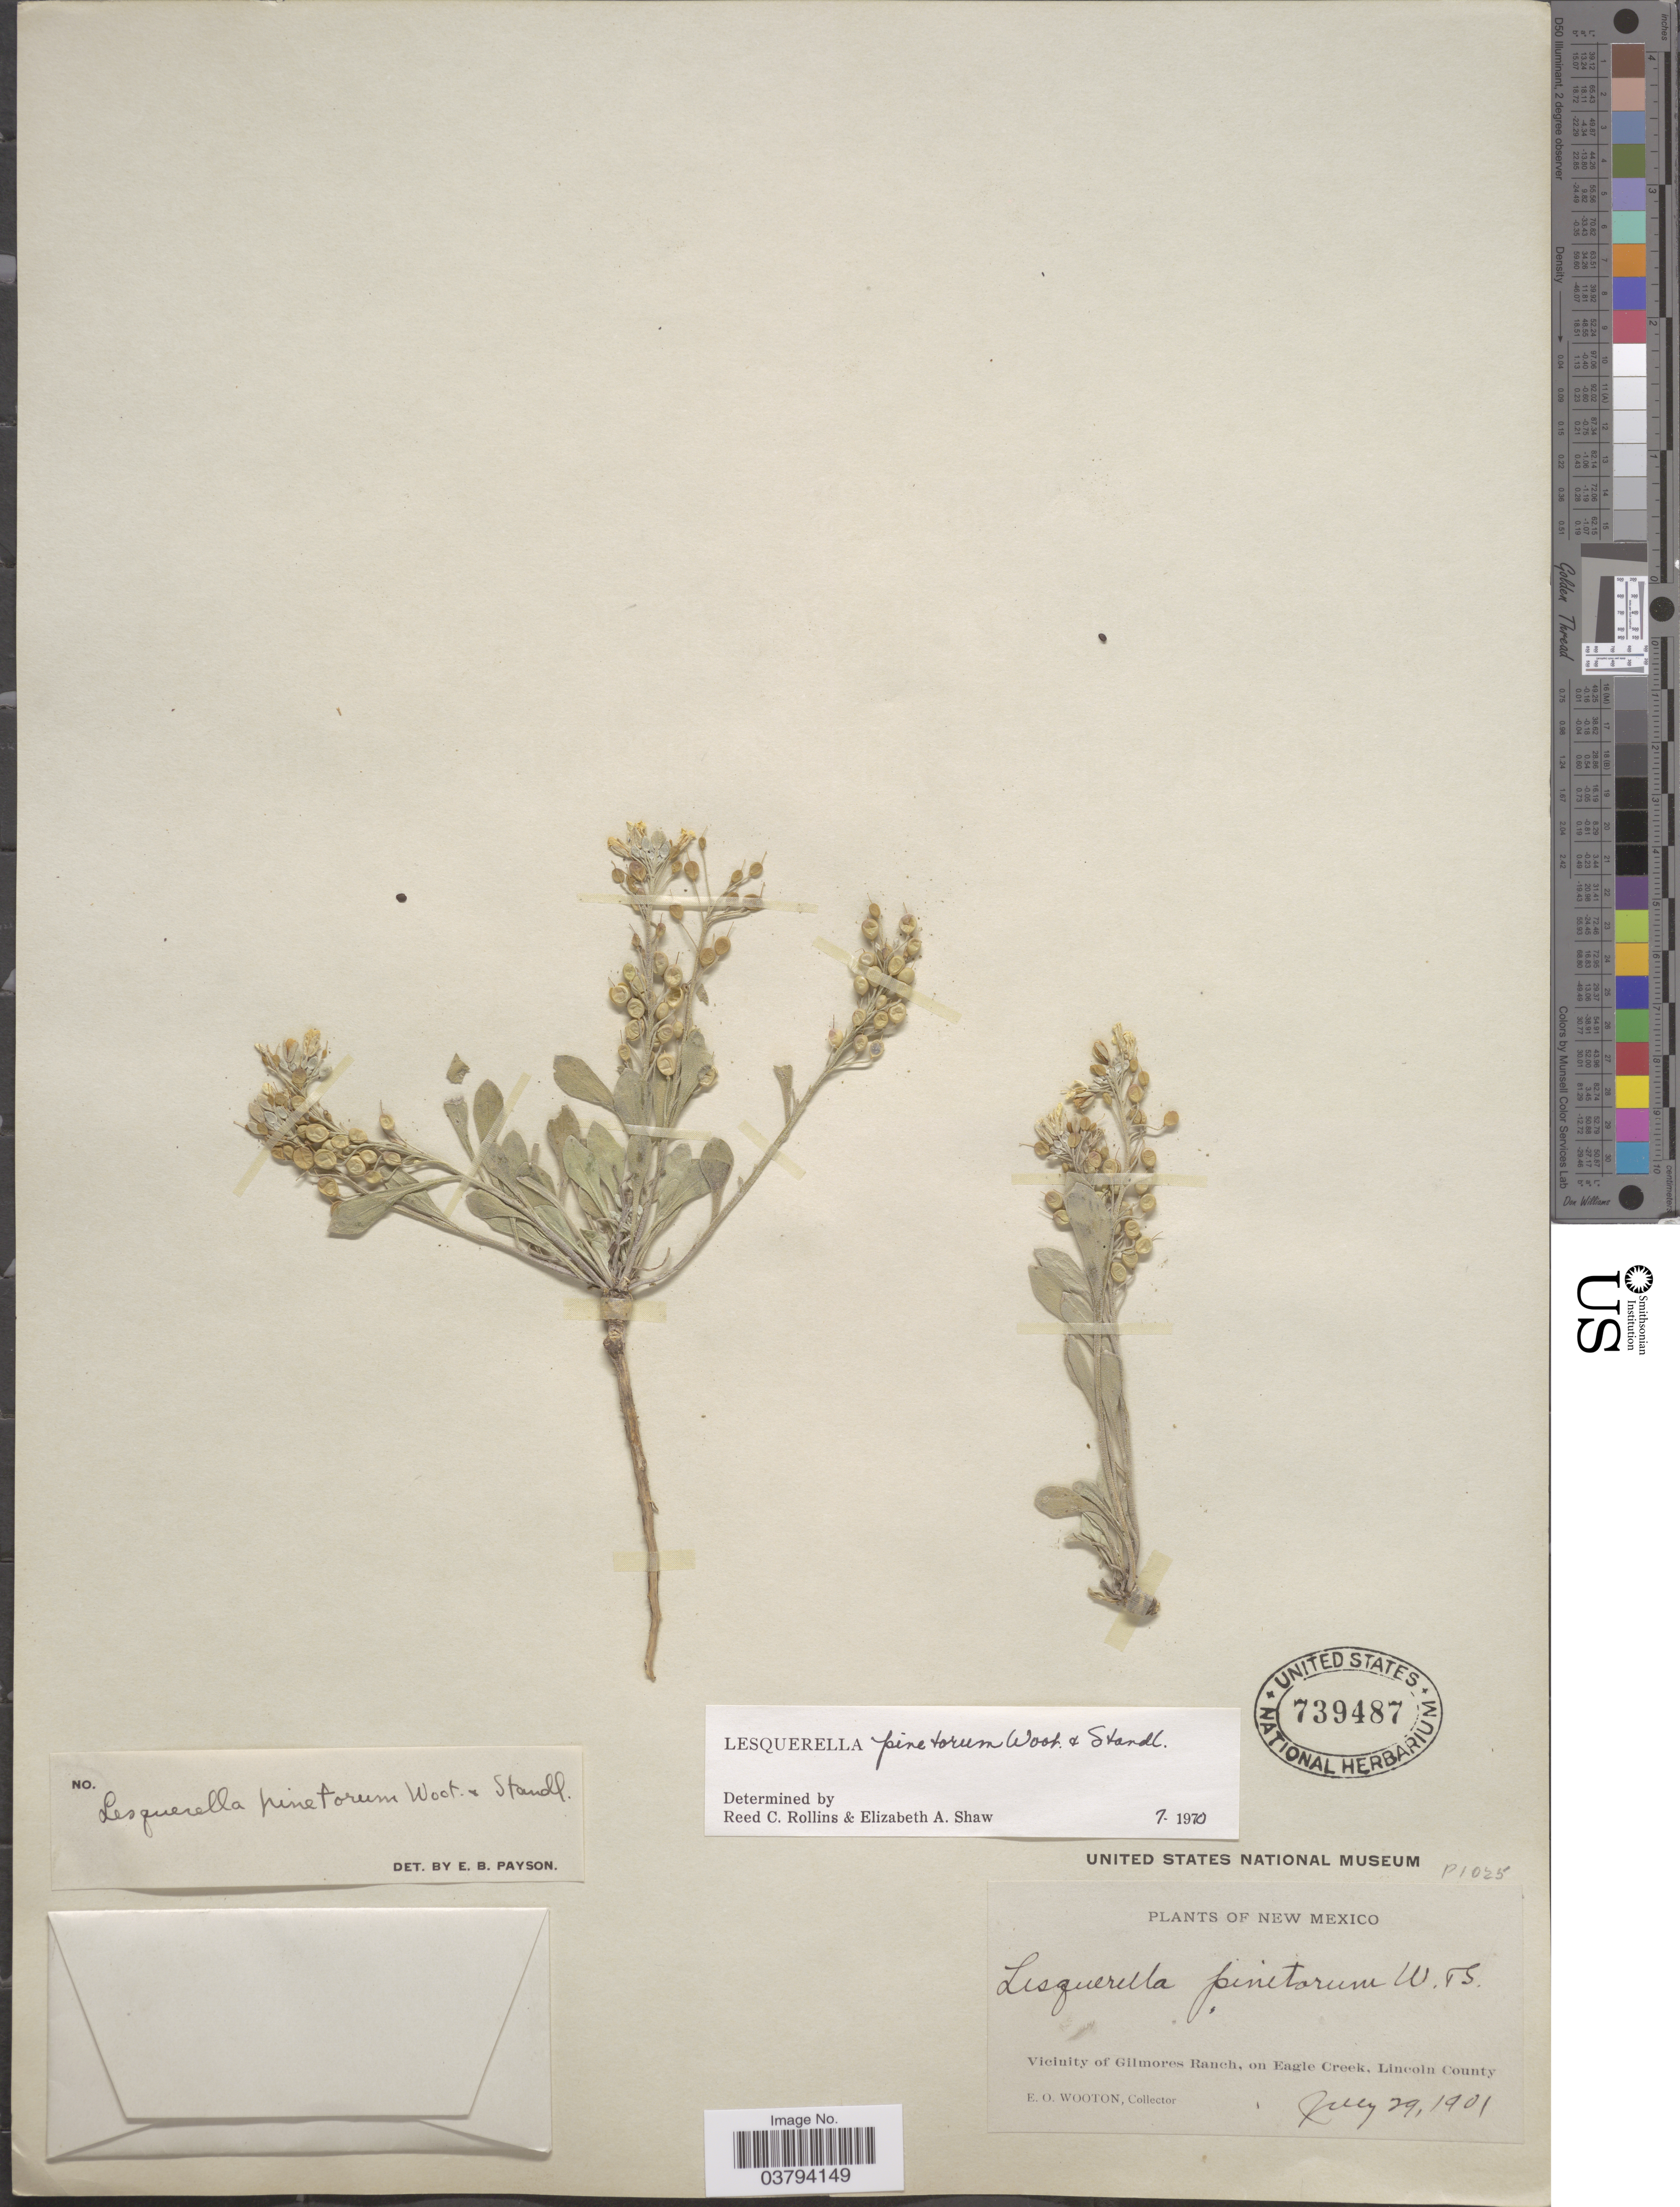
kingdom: Plantae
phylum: Tracheophyta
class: Magnoliopsida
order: Brassicales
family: Brassicaceae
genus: Lesquerella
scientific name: Lesquerella pinetorum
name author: Wooton & Standl.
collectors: E. O. Wooton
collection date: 1901-07-29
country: United States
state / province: New Mexico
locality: Vicinity of Gilmores Ranch, on Eagle Creek, Lincoln County.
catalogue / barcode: US 739487